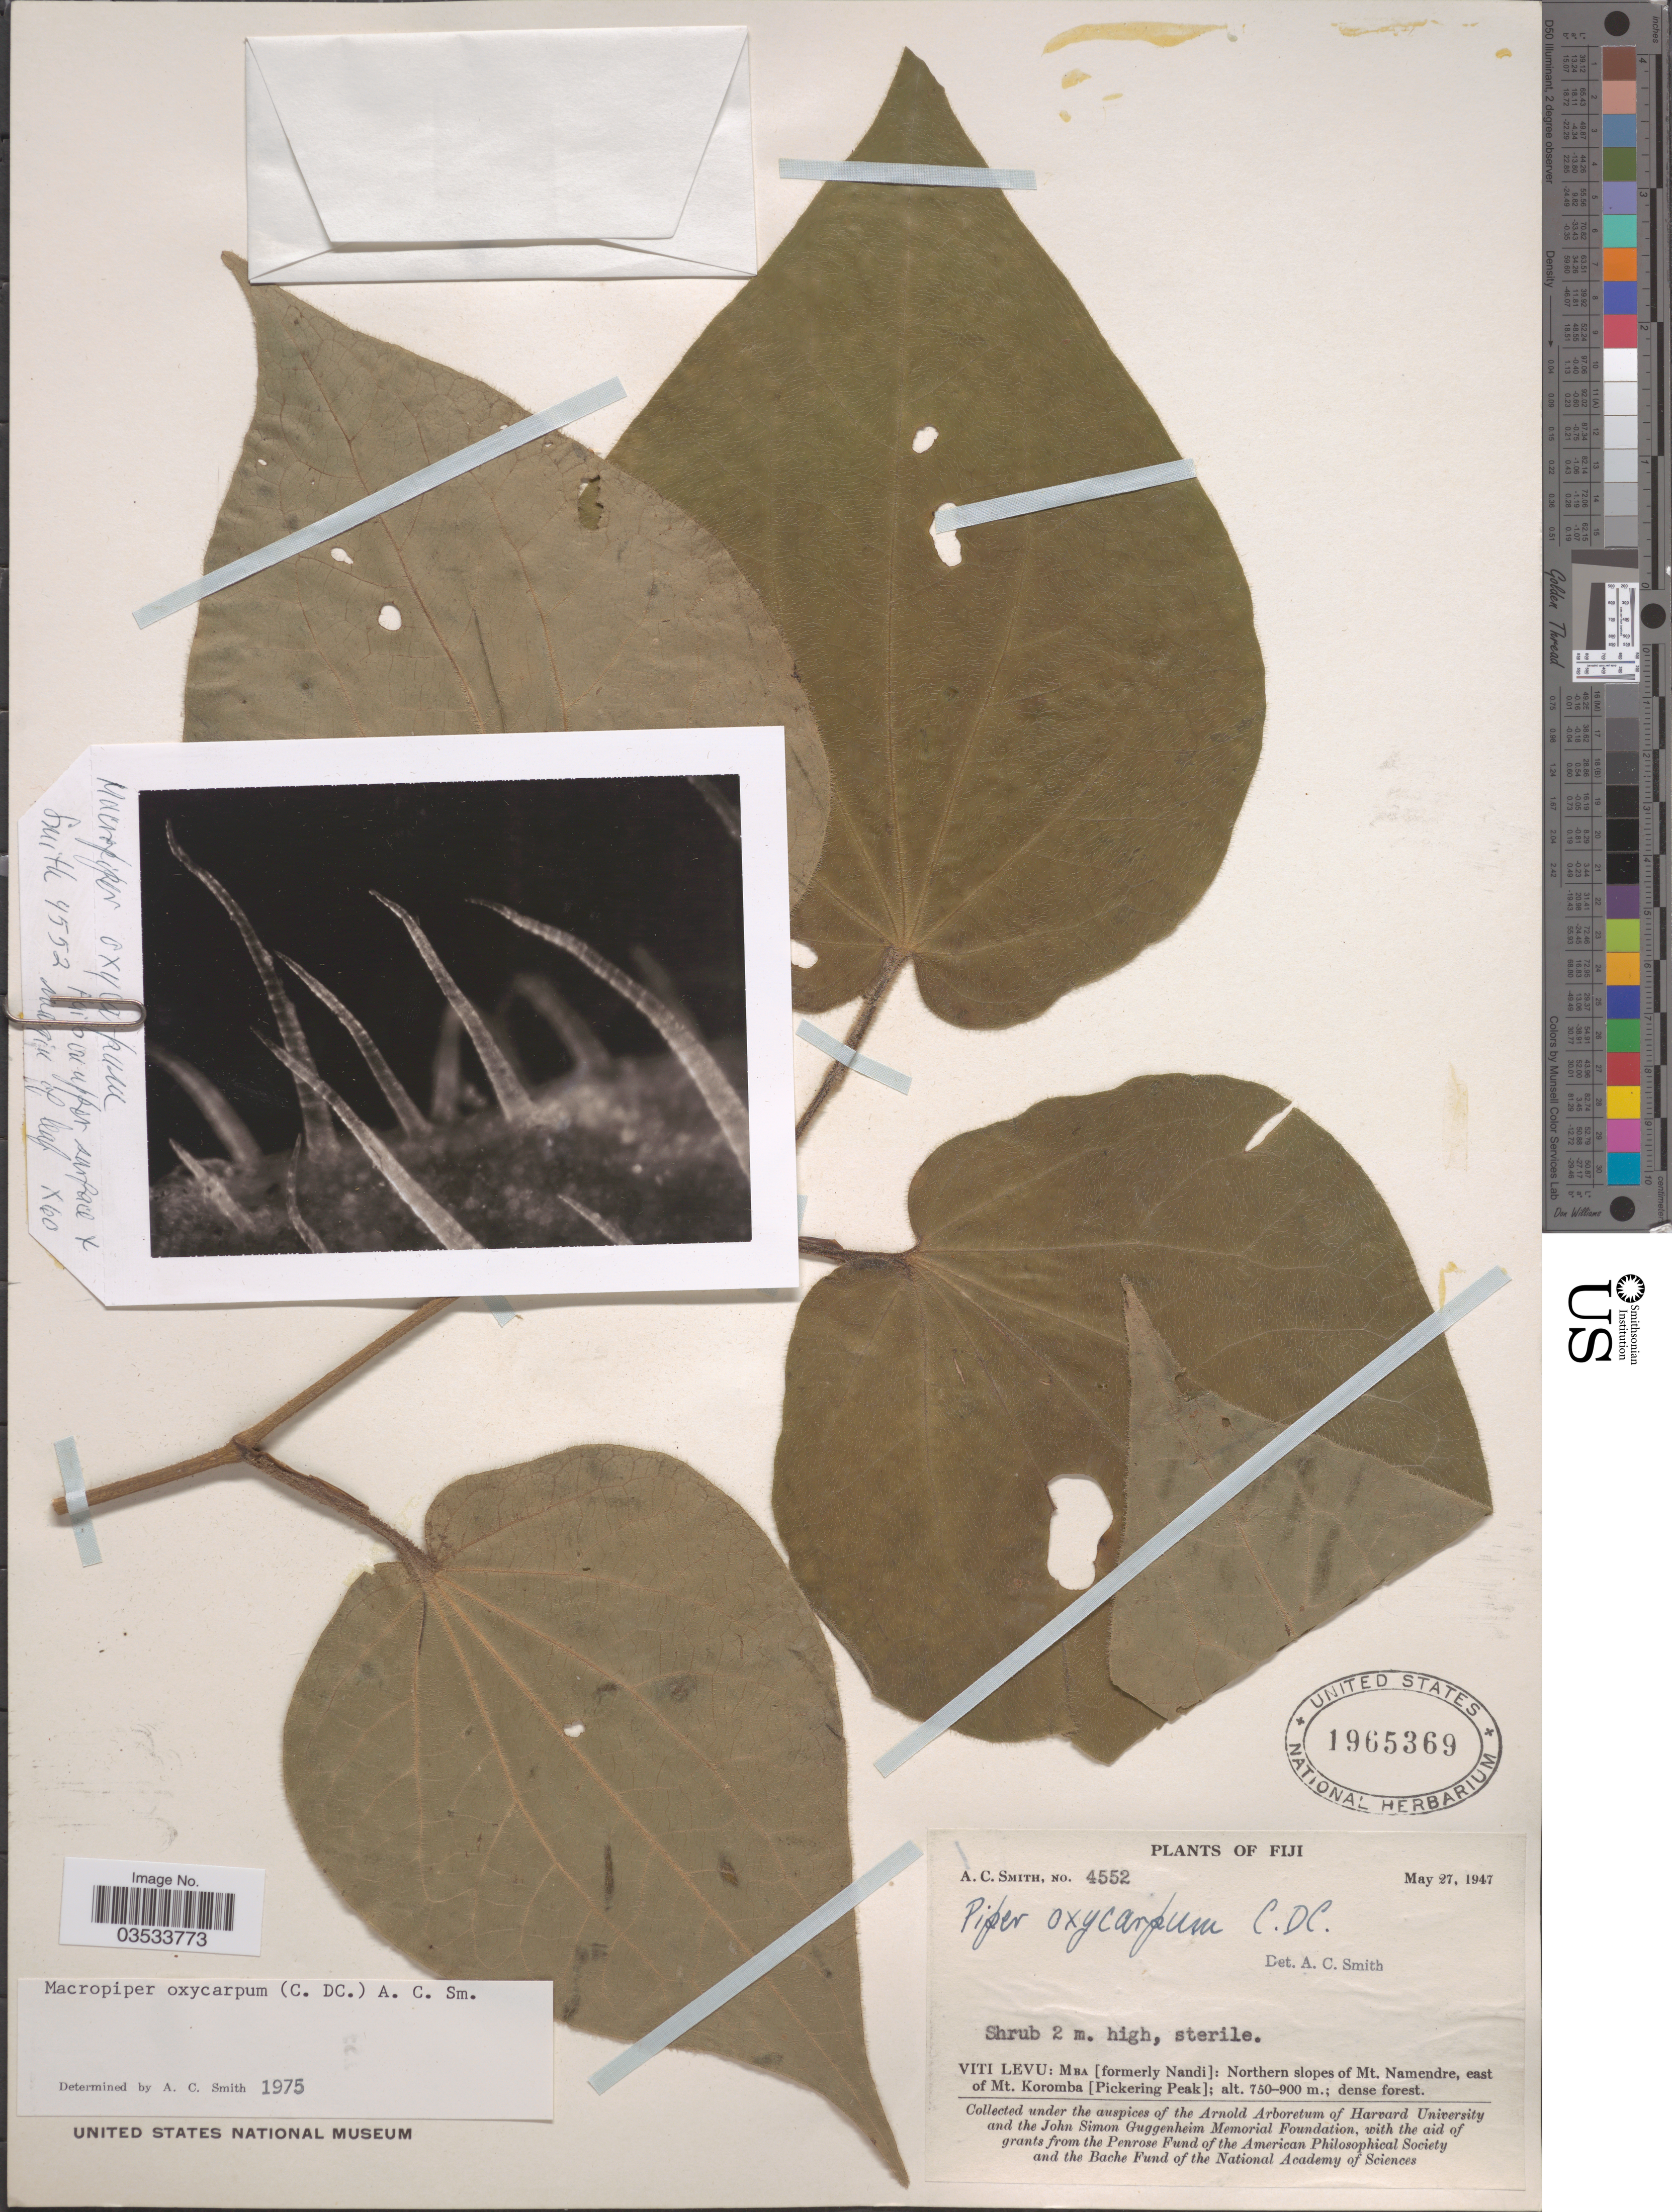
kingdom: Plantae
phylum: Tracheophyta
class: Magnoliopsida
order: Piperales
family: Piperaceae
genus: Piper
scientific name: Piper oxycarpum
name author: C. DC.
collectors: A. C. Smith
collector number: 4552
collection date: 1947-05-27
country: Fiji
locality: Viti Levu: Mba [formerly Nandi]: Northern slopes of Mt. Namendre, east of Mt. Koromba [Pickering Peak].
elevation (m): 750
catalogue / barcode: US 1965369